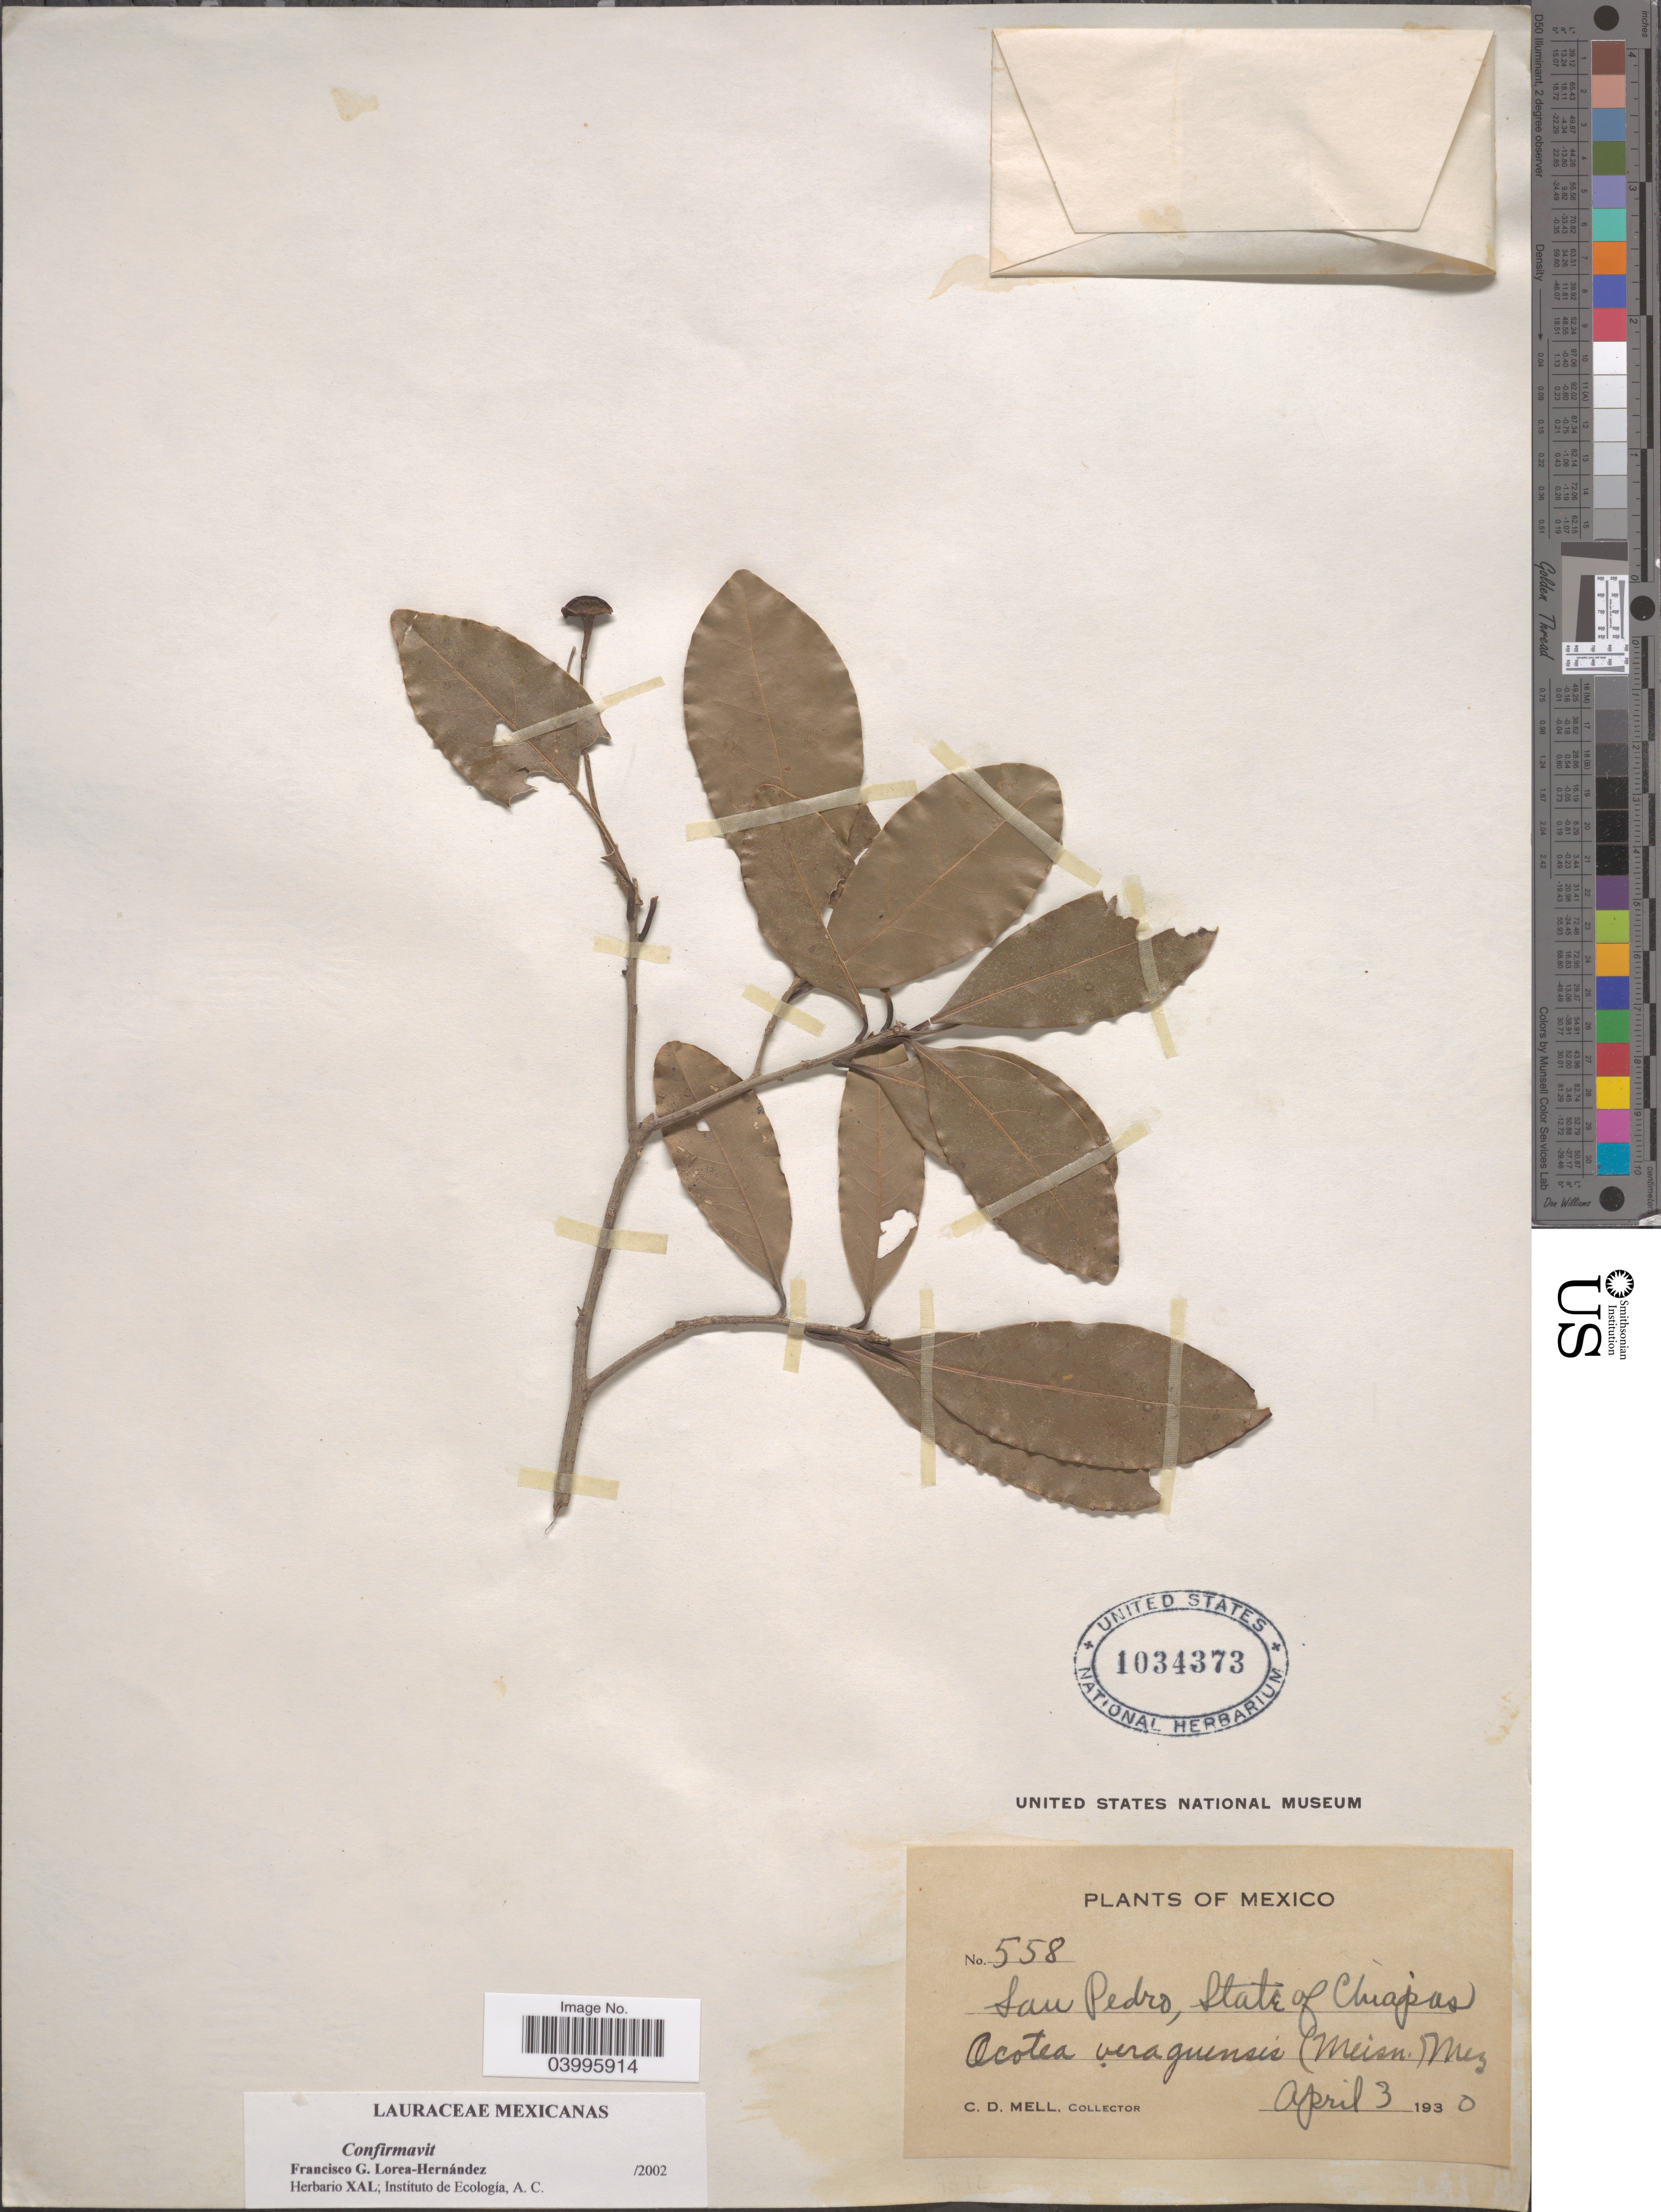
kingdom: Plantae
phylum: Tracheophyta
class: Magnoliopsida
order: Laurales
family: Lauraceae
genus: Ocotea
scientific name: Ocotea veraguensis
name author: (Meisn.) Mez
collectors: C. D. Mell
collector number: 558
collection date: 1930-04-03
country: Mexico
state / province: Chiapas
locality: San Pedro.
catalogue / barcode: US 1034373